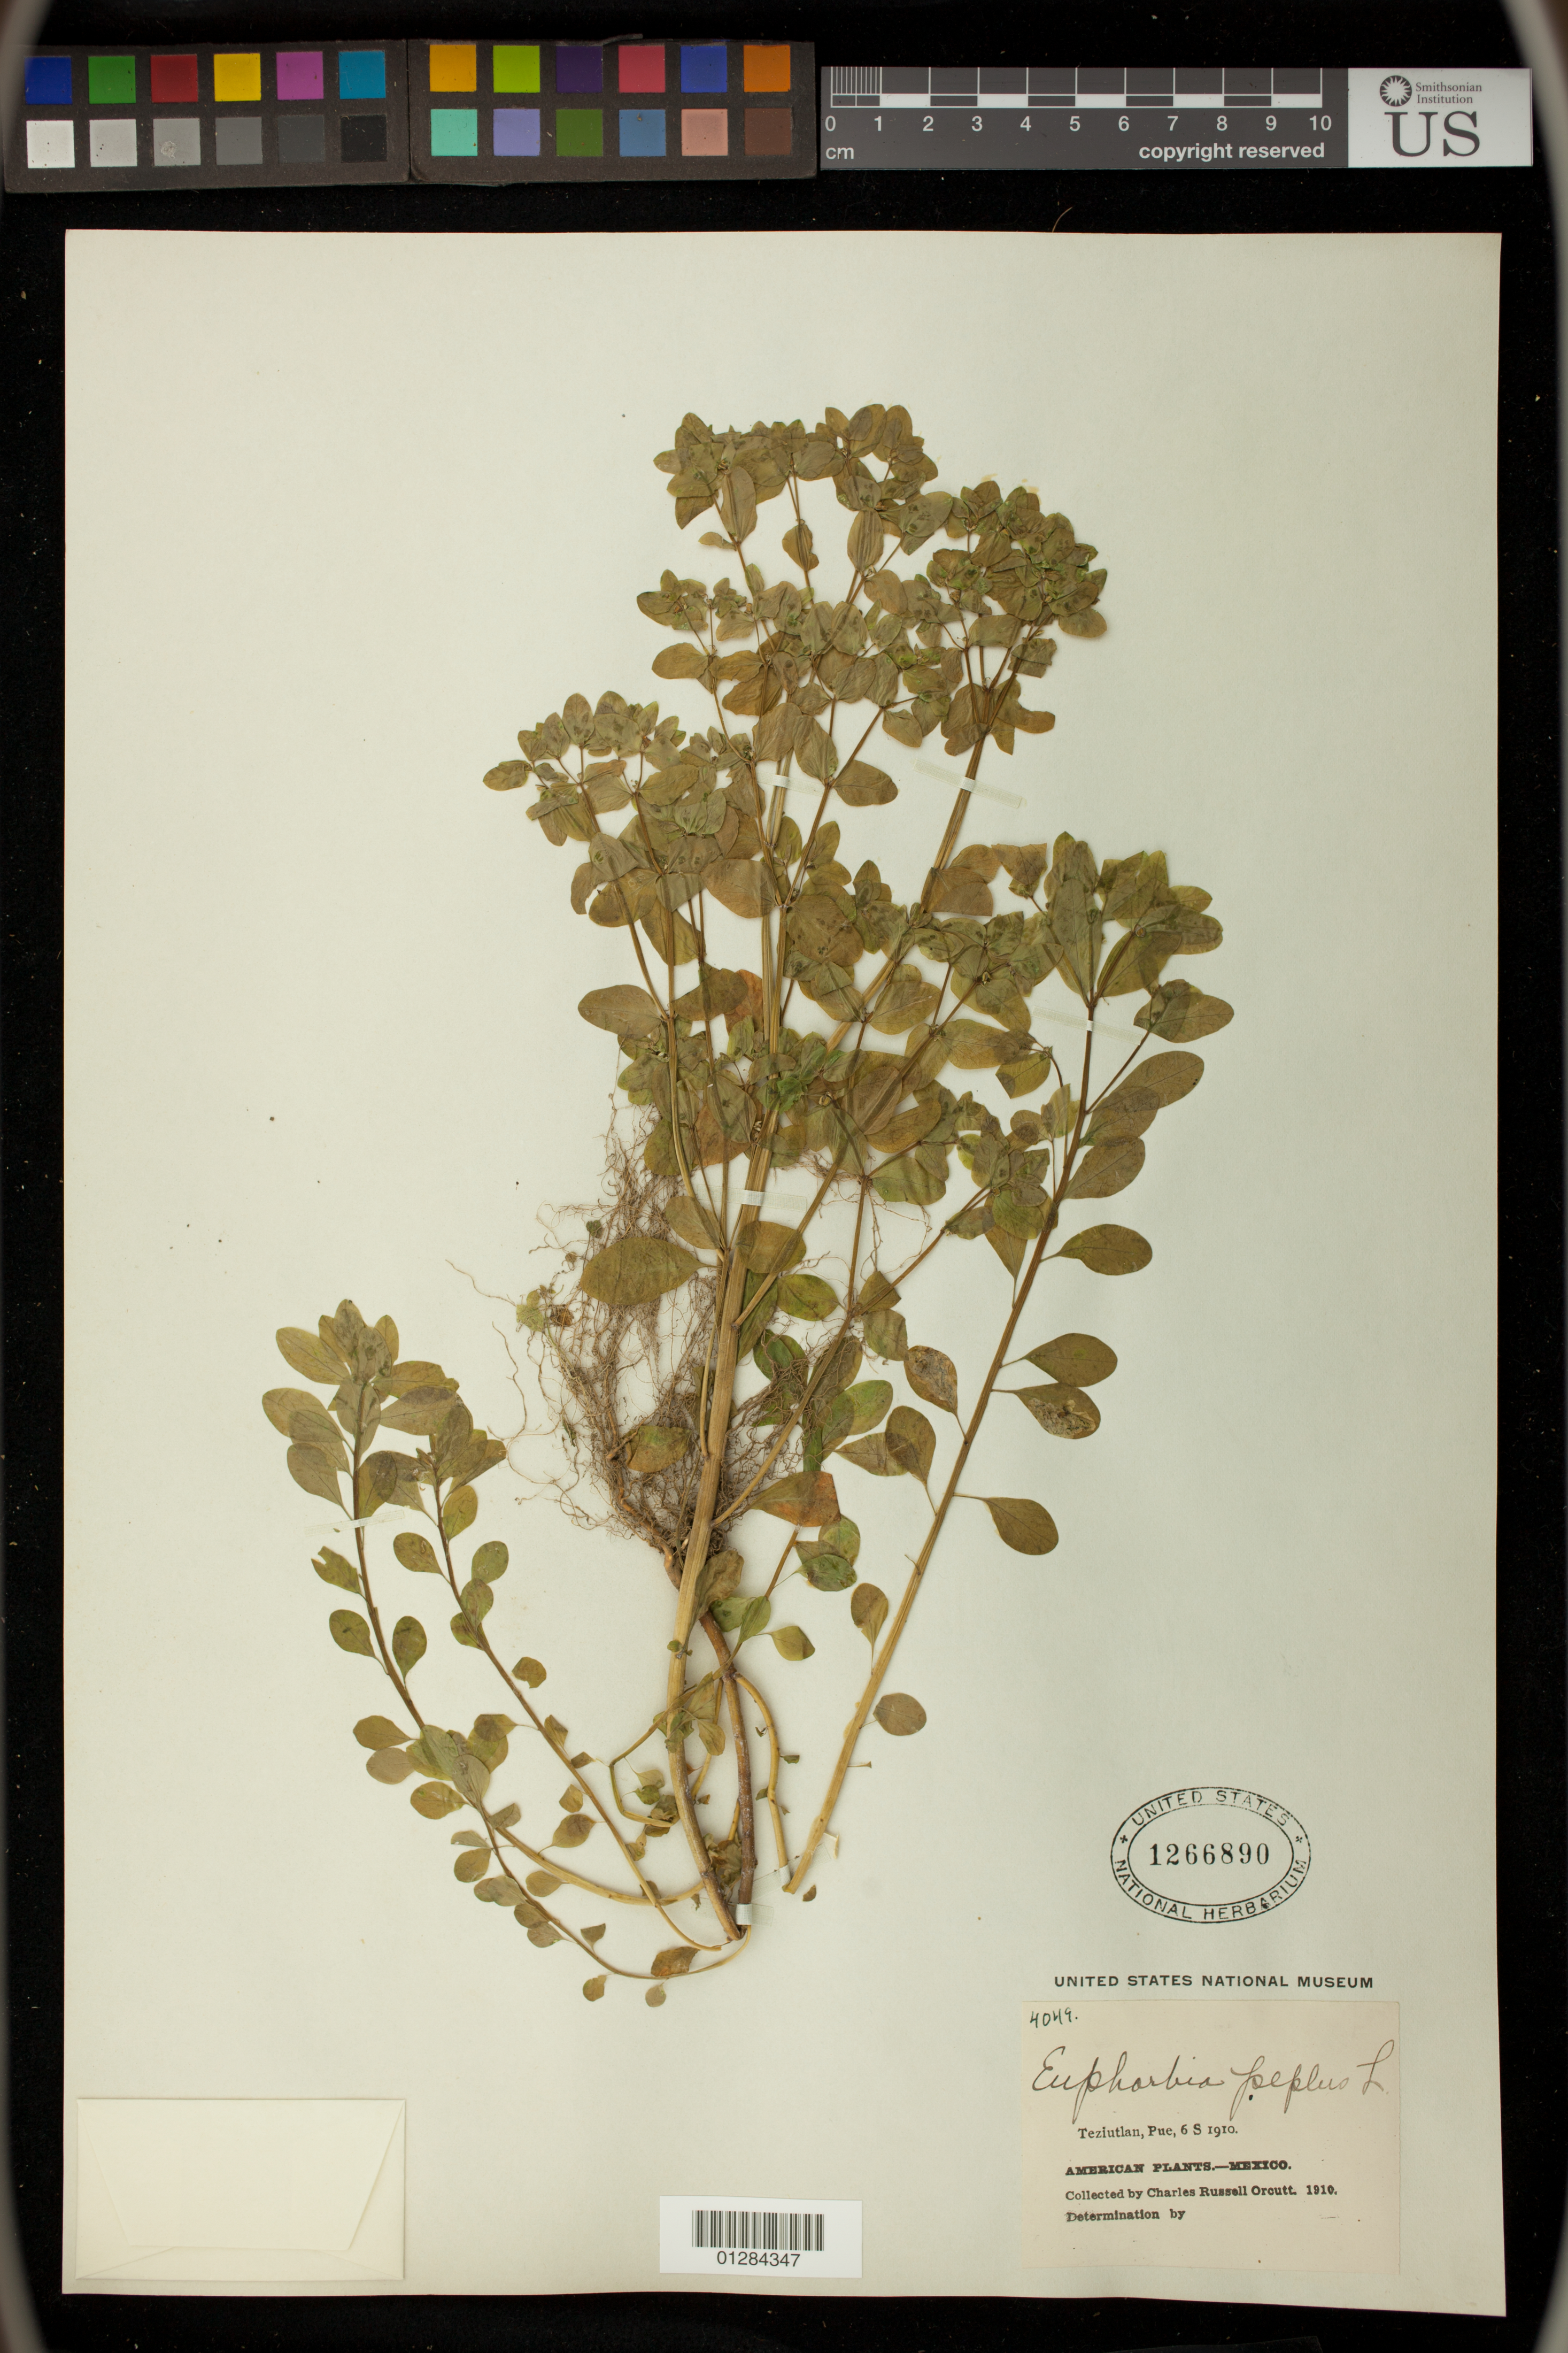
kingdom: Plantae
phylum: Tracheophyta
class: Magnoliopsida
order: Malpighiales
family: Euphorbiaceae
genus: Euphorbia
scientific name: Euphorbia peplus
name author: L.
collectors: C. R. Orcutt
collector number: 4049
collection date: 1910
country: Mexico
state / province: Puebla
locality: Teziutlan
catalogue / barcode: US 1266890